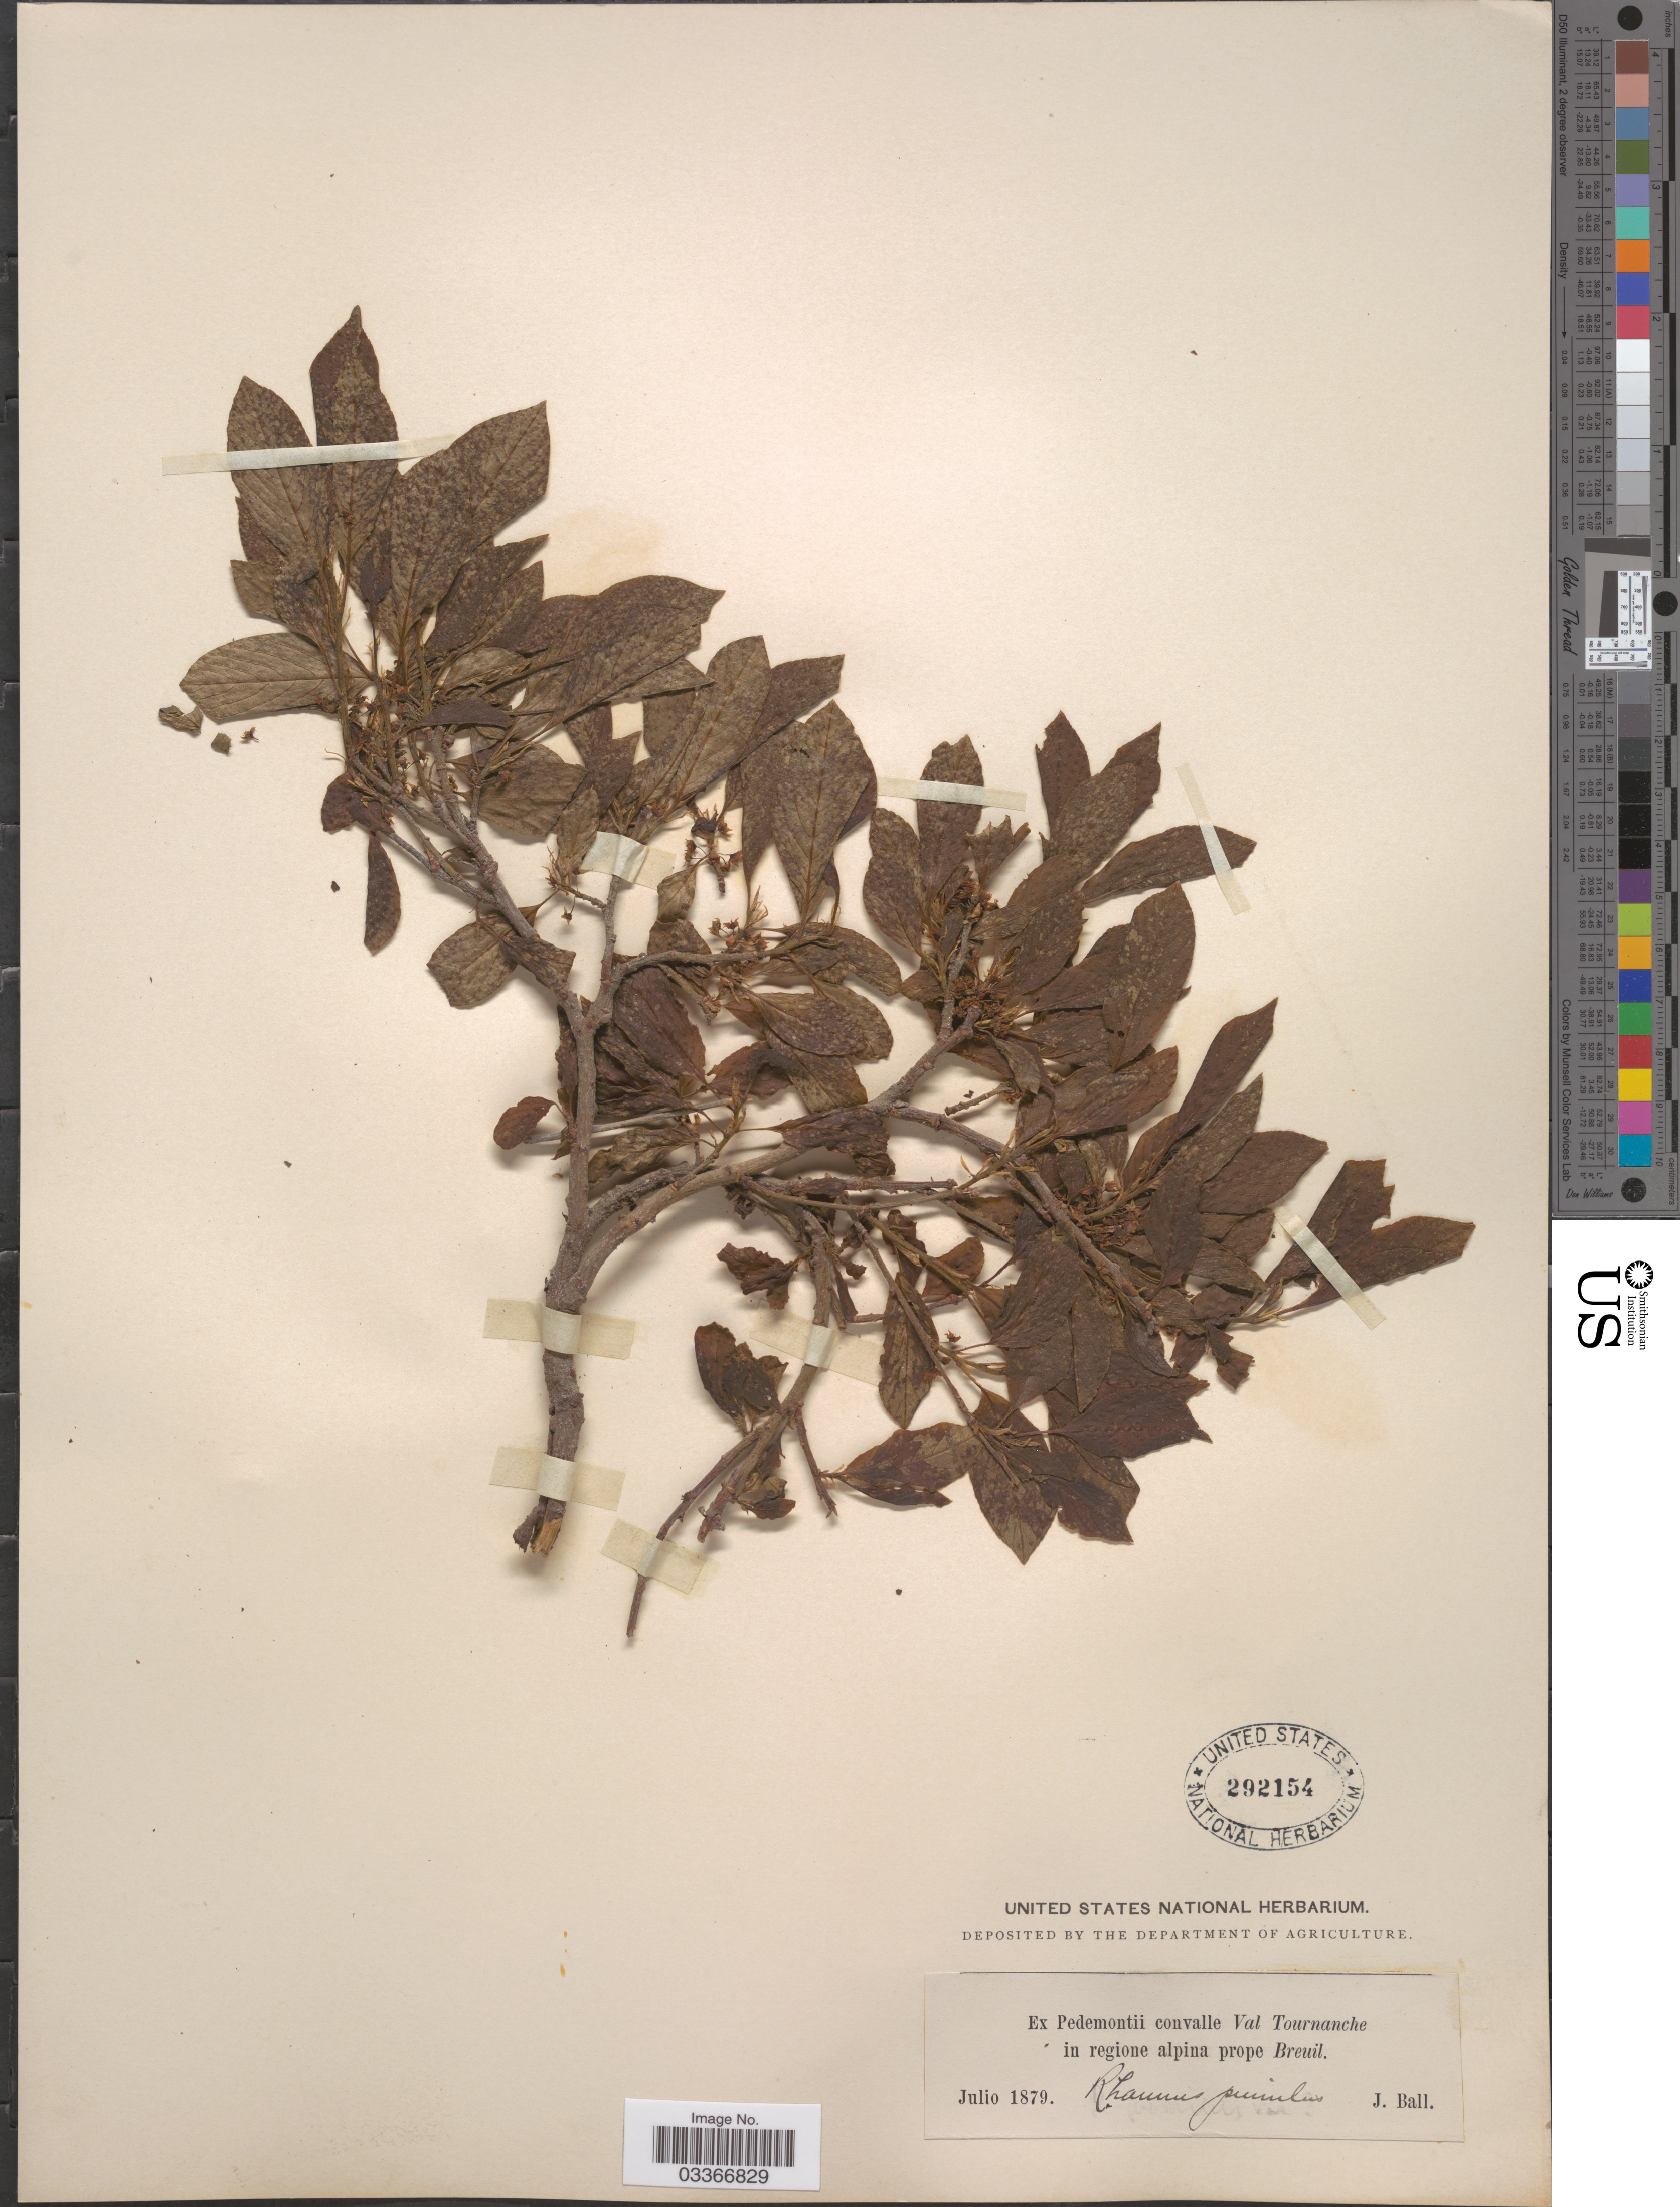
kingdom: Plantae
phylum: Tracheophyta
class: Magnoliopsida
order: Rosales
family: Rhamnaceae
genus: Rhamnus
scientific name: Rhamnus pumila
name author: Turra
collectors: J. Ball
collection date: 1879-07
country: Italy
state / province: Piedmont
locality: Ex Pedemontii convalle Val Tournanche in regione alpina prope Breuil.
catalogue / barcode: US 292154